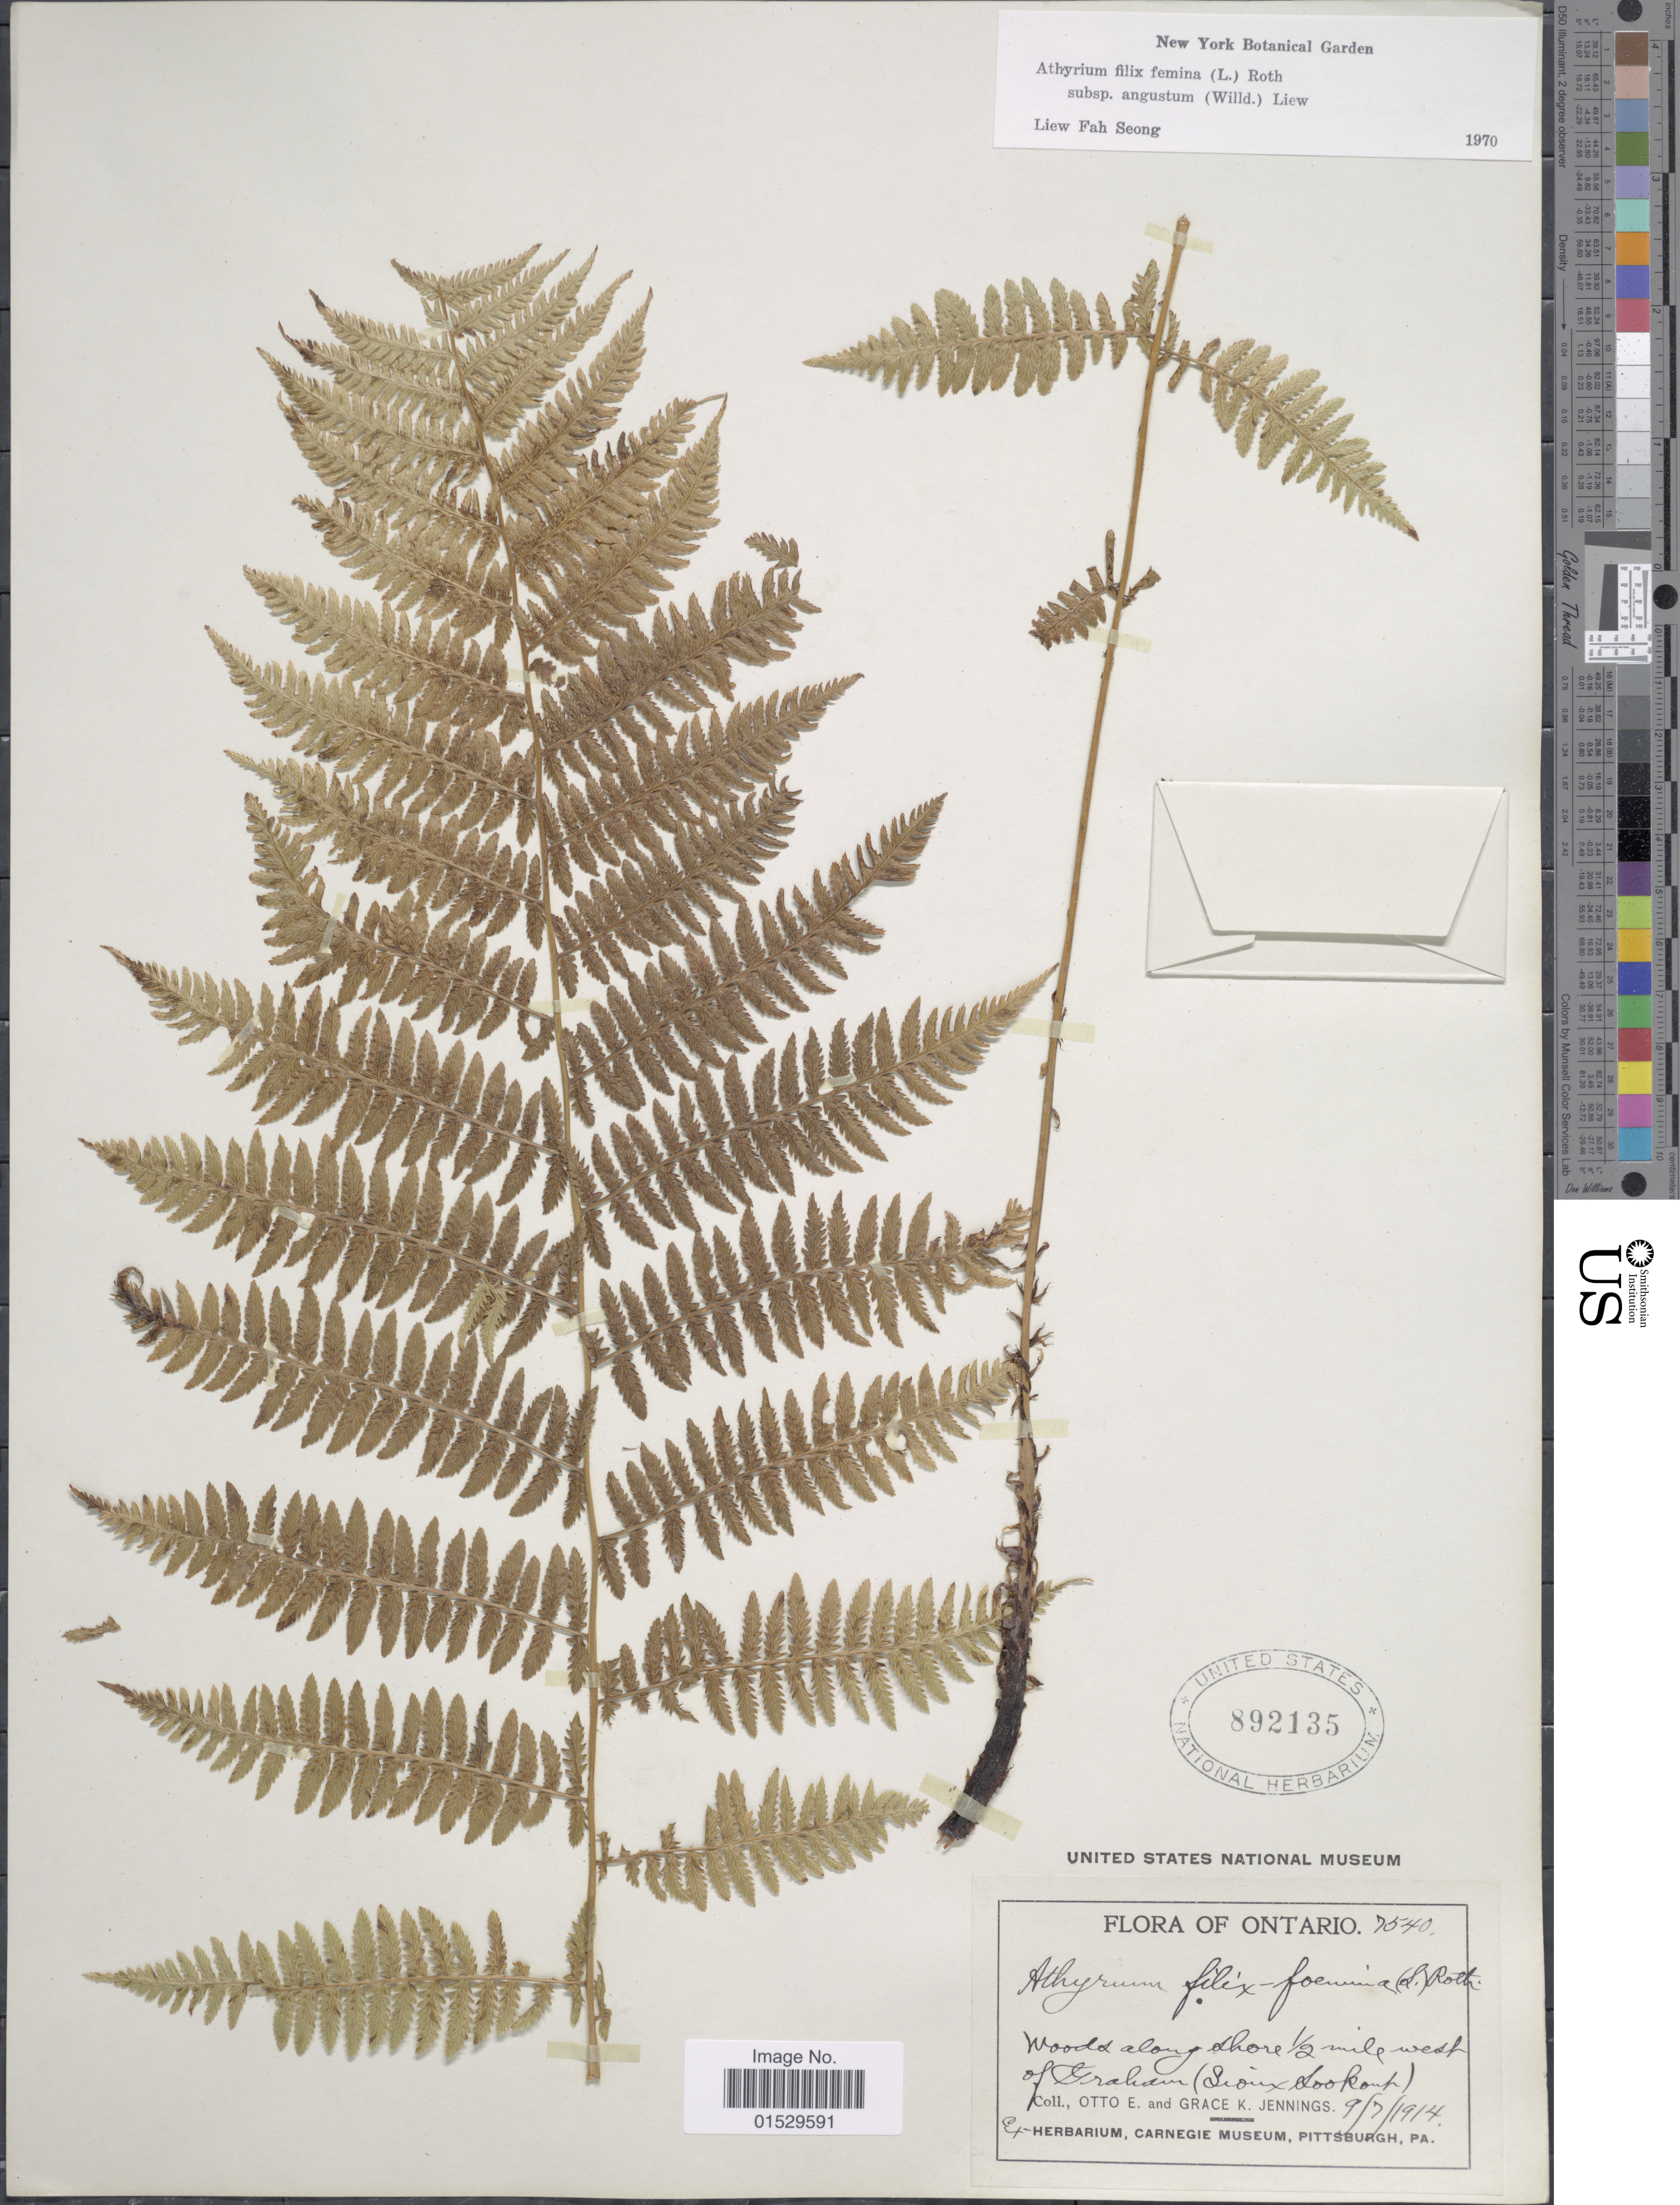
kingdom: Plantae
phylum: Tracheophyta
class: Polypodiopsida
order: Polypodiales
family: Athyriaceae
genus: Athyrium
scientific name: Athyrium filix-femina subsp. angustatum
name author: (Willd.) R.T. Clausen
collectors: O. E. Jennings & G. K. Jennings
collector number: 7540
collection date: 1914-09-07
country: Canada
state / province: Ontario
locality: Woods along shore 1/2 mile west of Graham (Sioux Lookout)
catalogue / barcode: US 892135